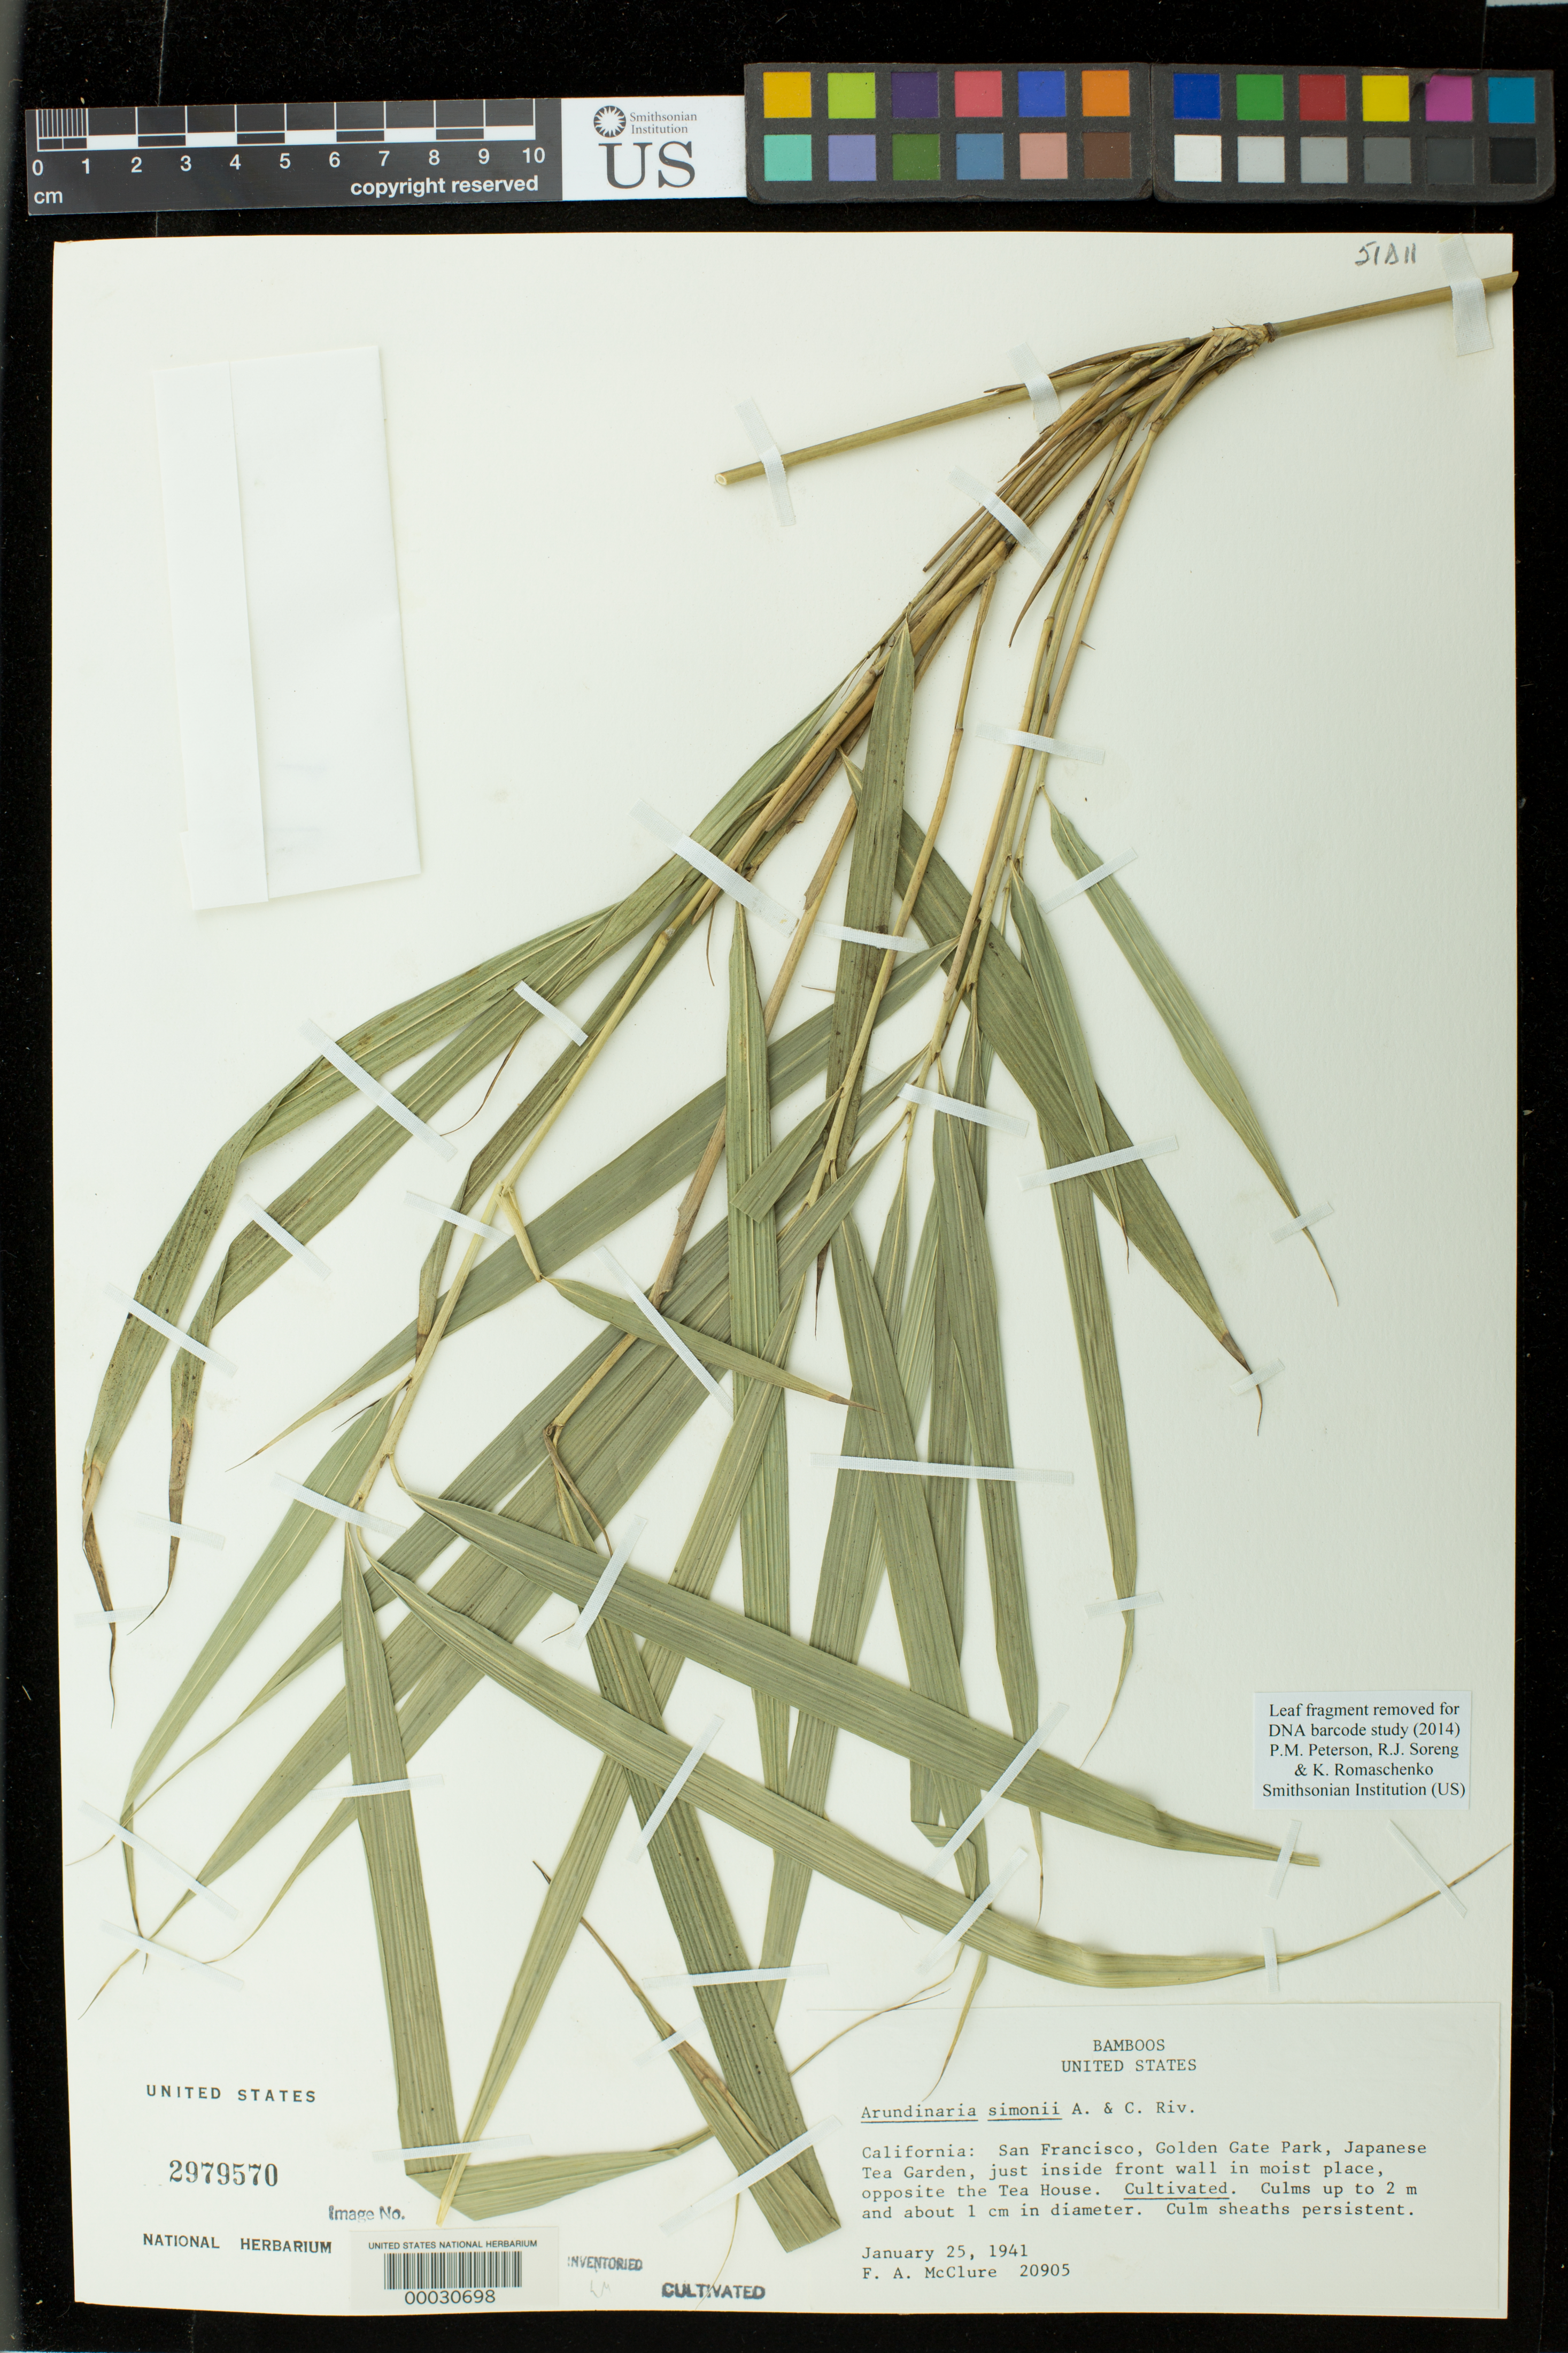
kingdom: Plantae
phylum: Tracheophyta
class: Liliopsida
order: Poales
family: Poaceae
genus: Arundinaria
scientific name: Arundinaria simonii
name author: (Carrière) Rivière & C. Rivière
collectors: F. A. McClure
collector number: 20905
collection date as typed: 25 Jan 1941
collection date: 1941-01-25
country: United States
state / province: California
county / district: San Francisco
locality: San francisco, golden gate park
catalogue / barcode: US 2979570